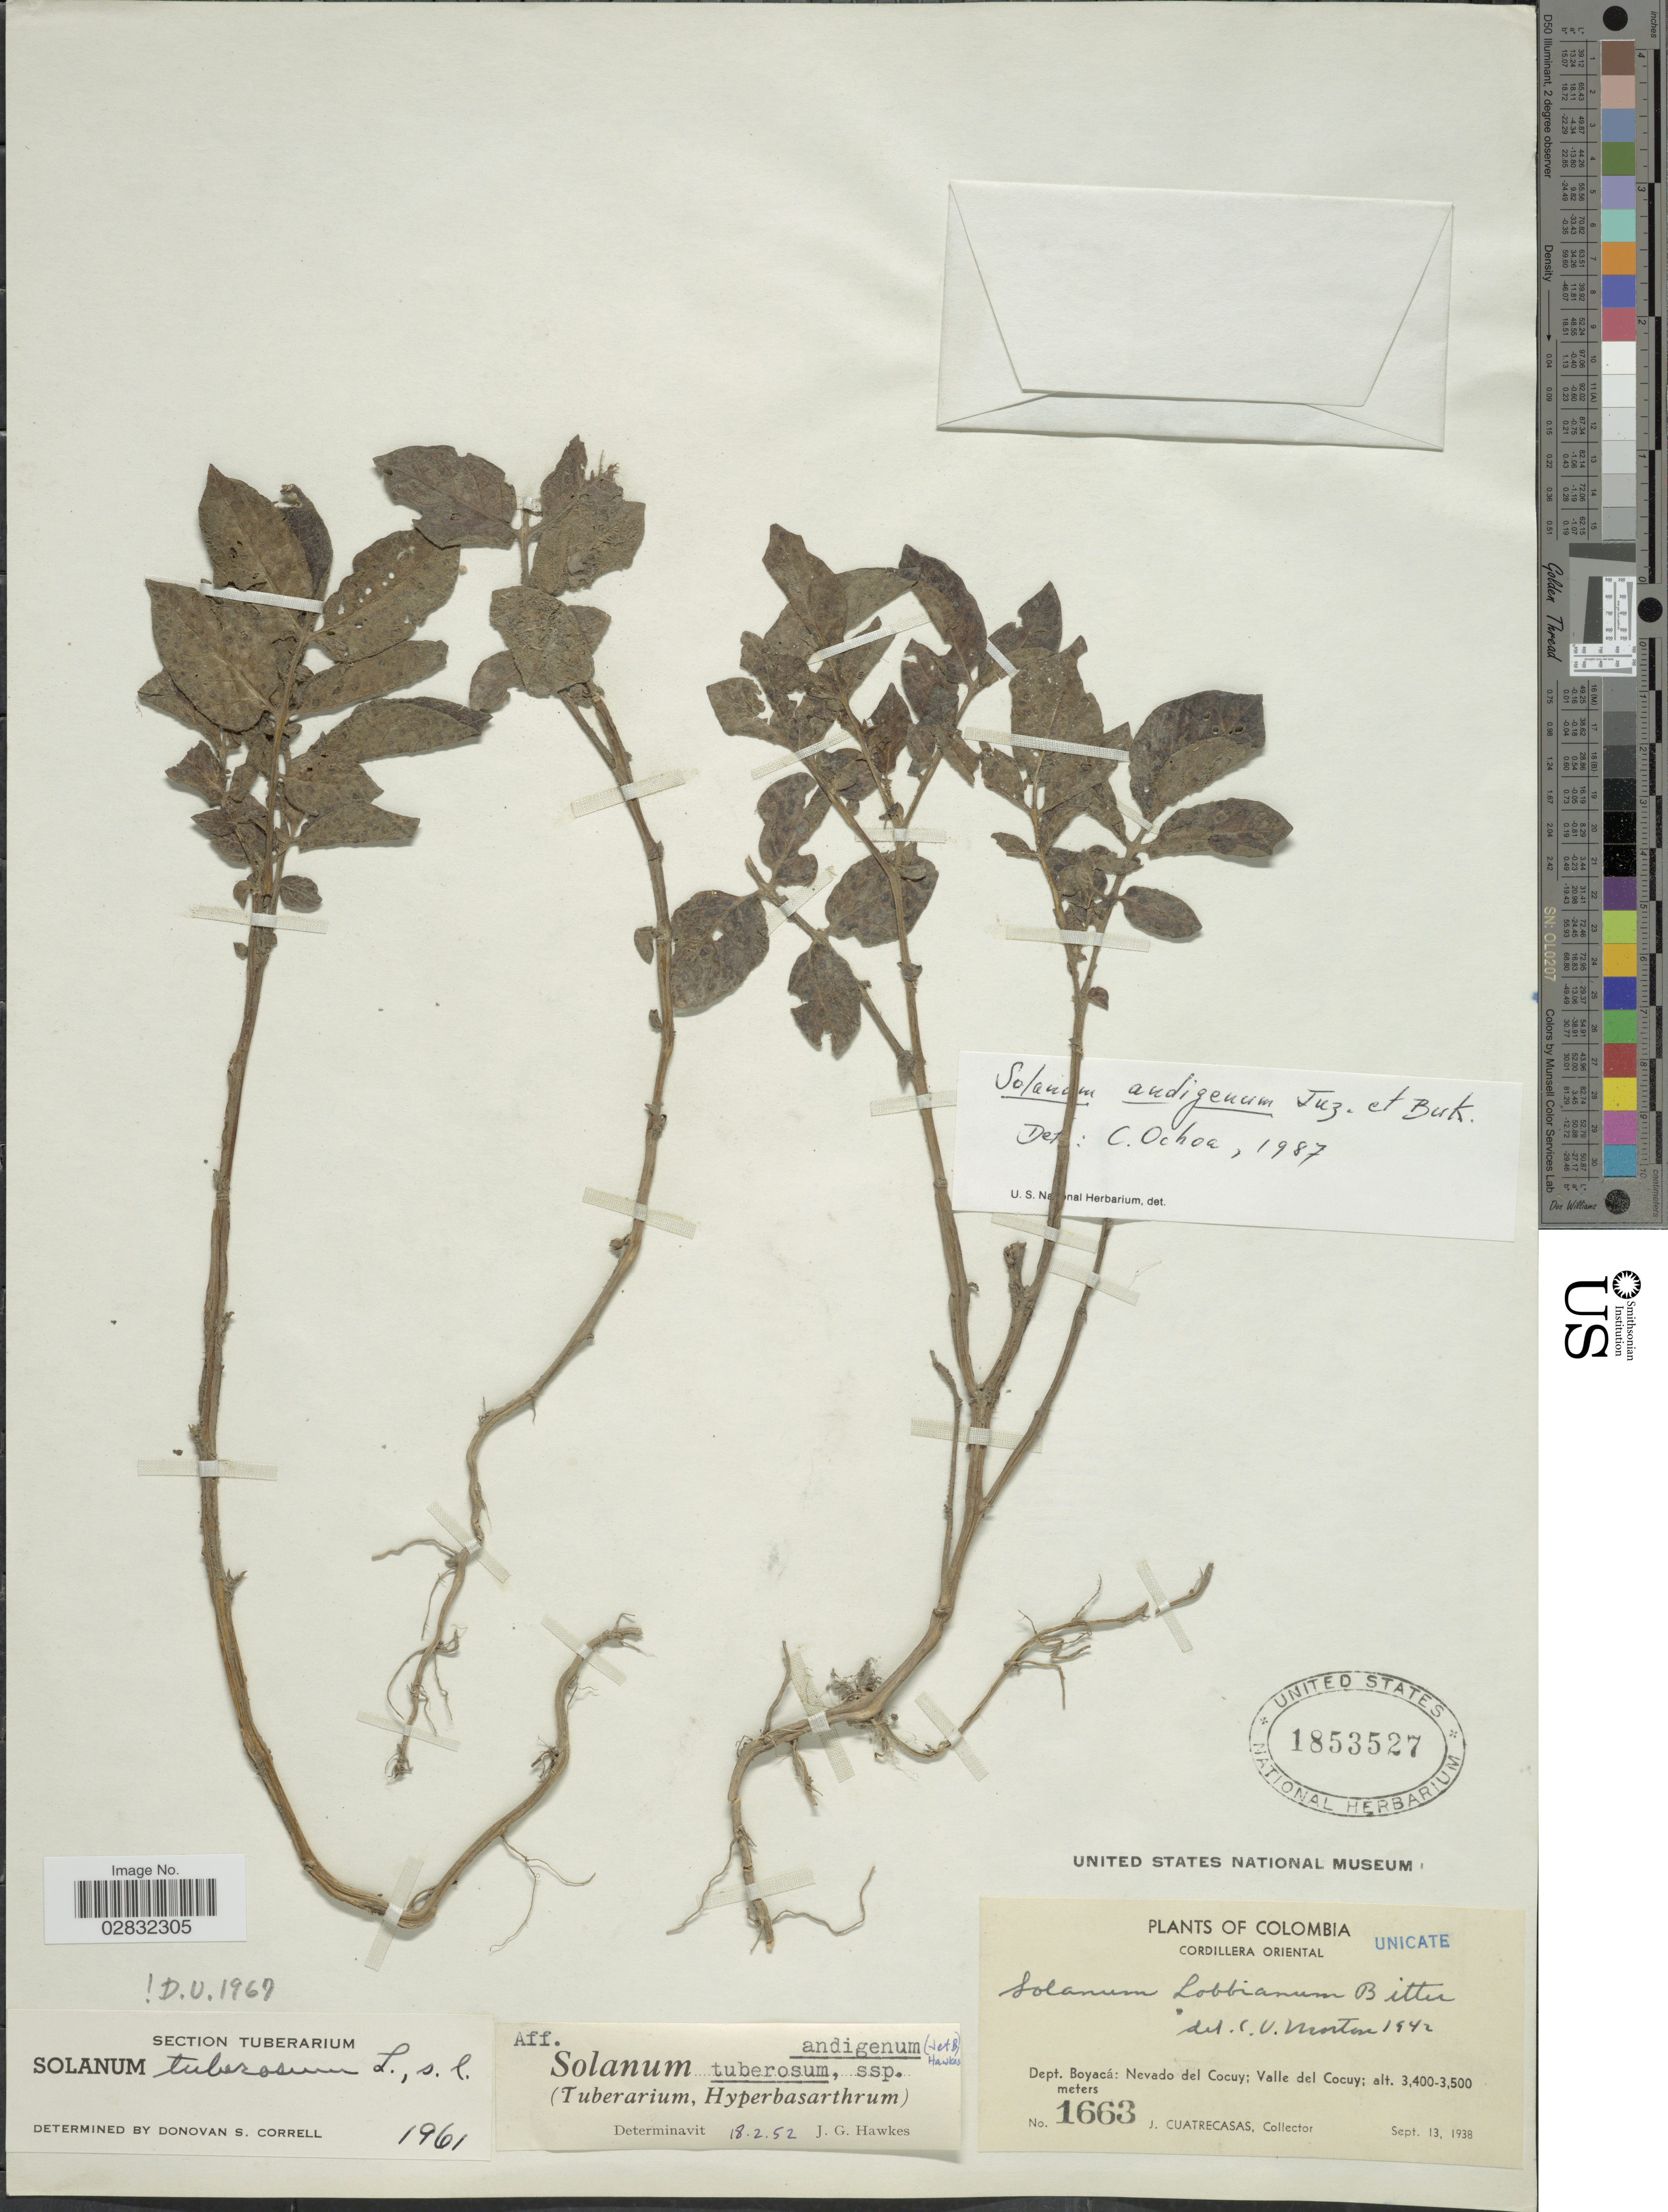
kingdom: Plantae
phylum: Tracheophyta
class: Magnoliopsida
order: Solanales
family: Solanaceae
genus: Solanum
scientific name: Solanum andigenum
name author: Juz. & Bukasov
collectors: J. Cuatrecasas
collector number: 1663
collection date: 1938-09-13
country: Colombia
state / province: Boyacá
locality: Cordillera Oriental, Dept. Boyacá: Nevado del Cocuy; Valle del Cocuy.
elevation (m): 3400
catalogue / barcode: US 1853527